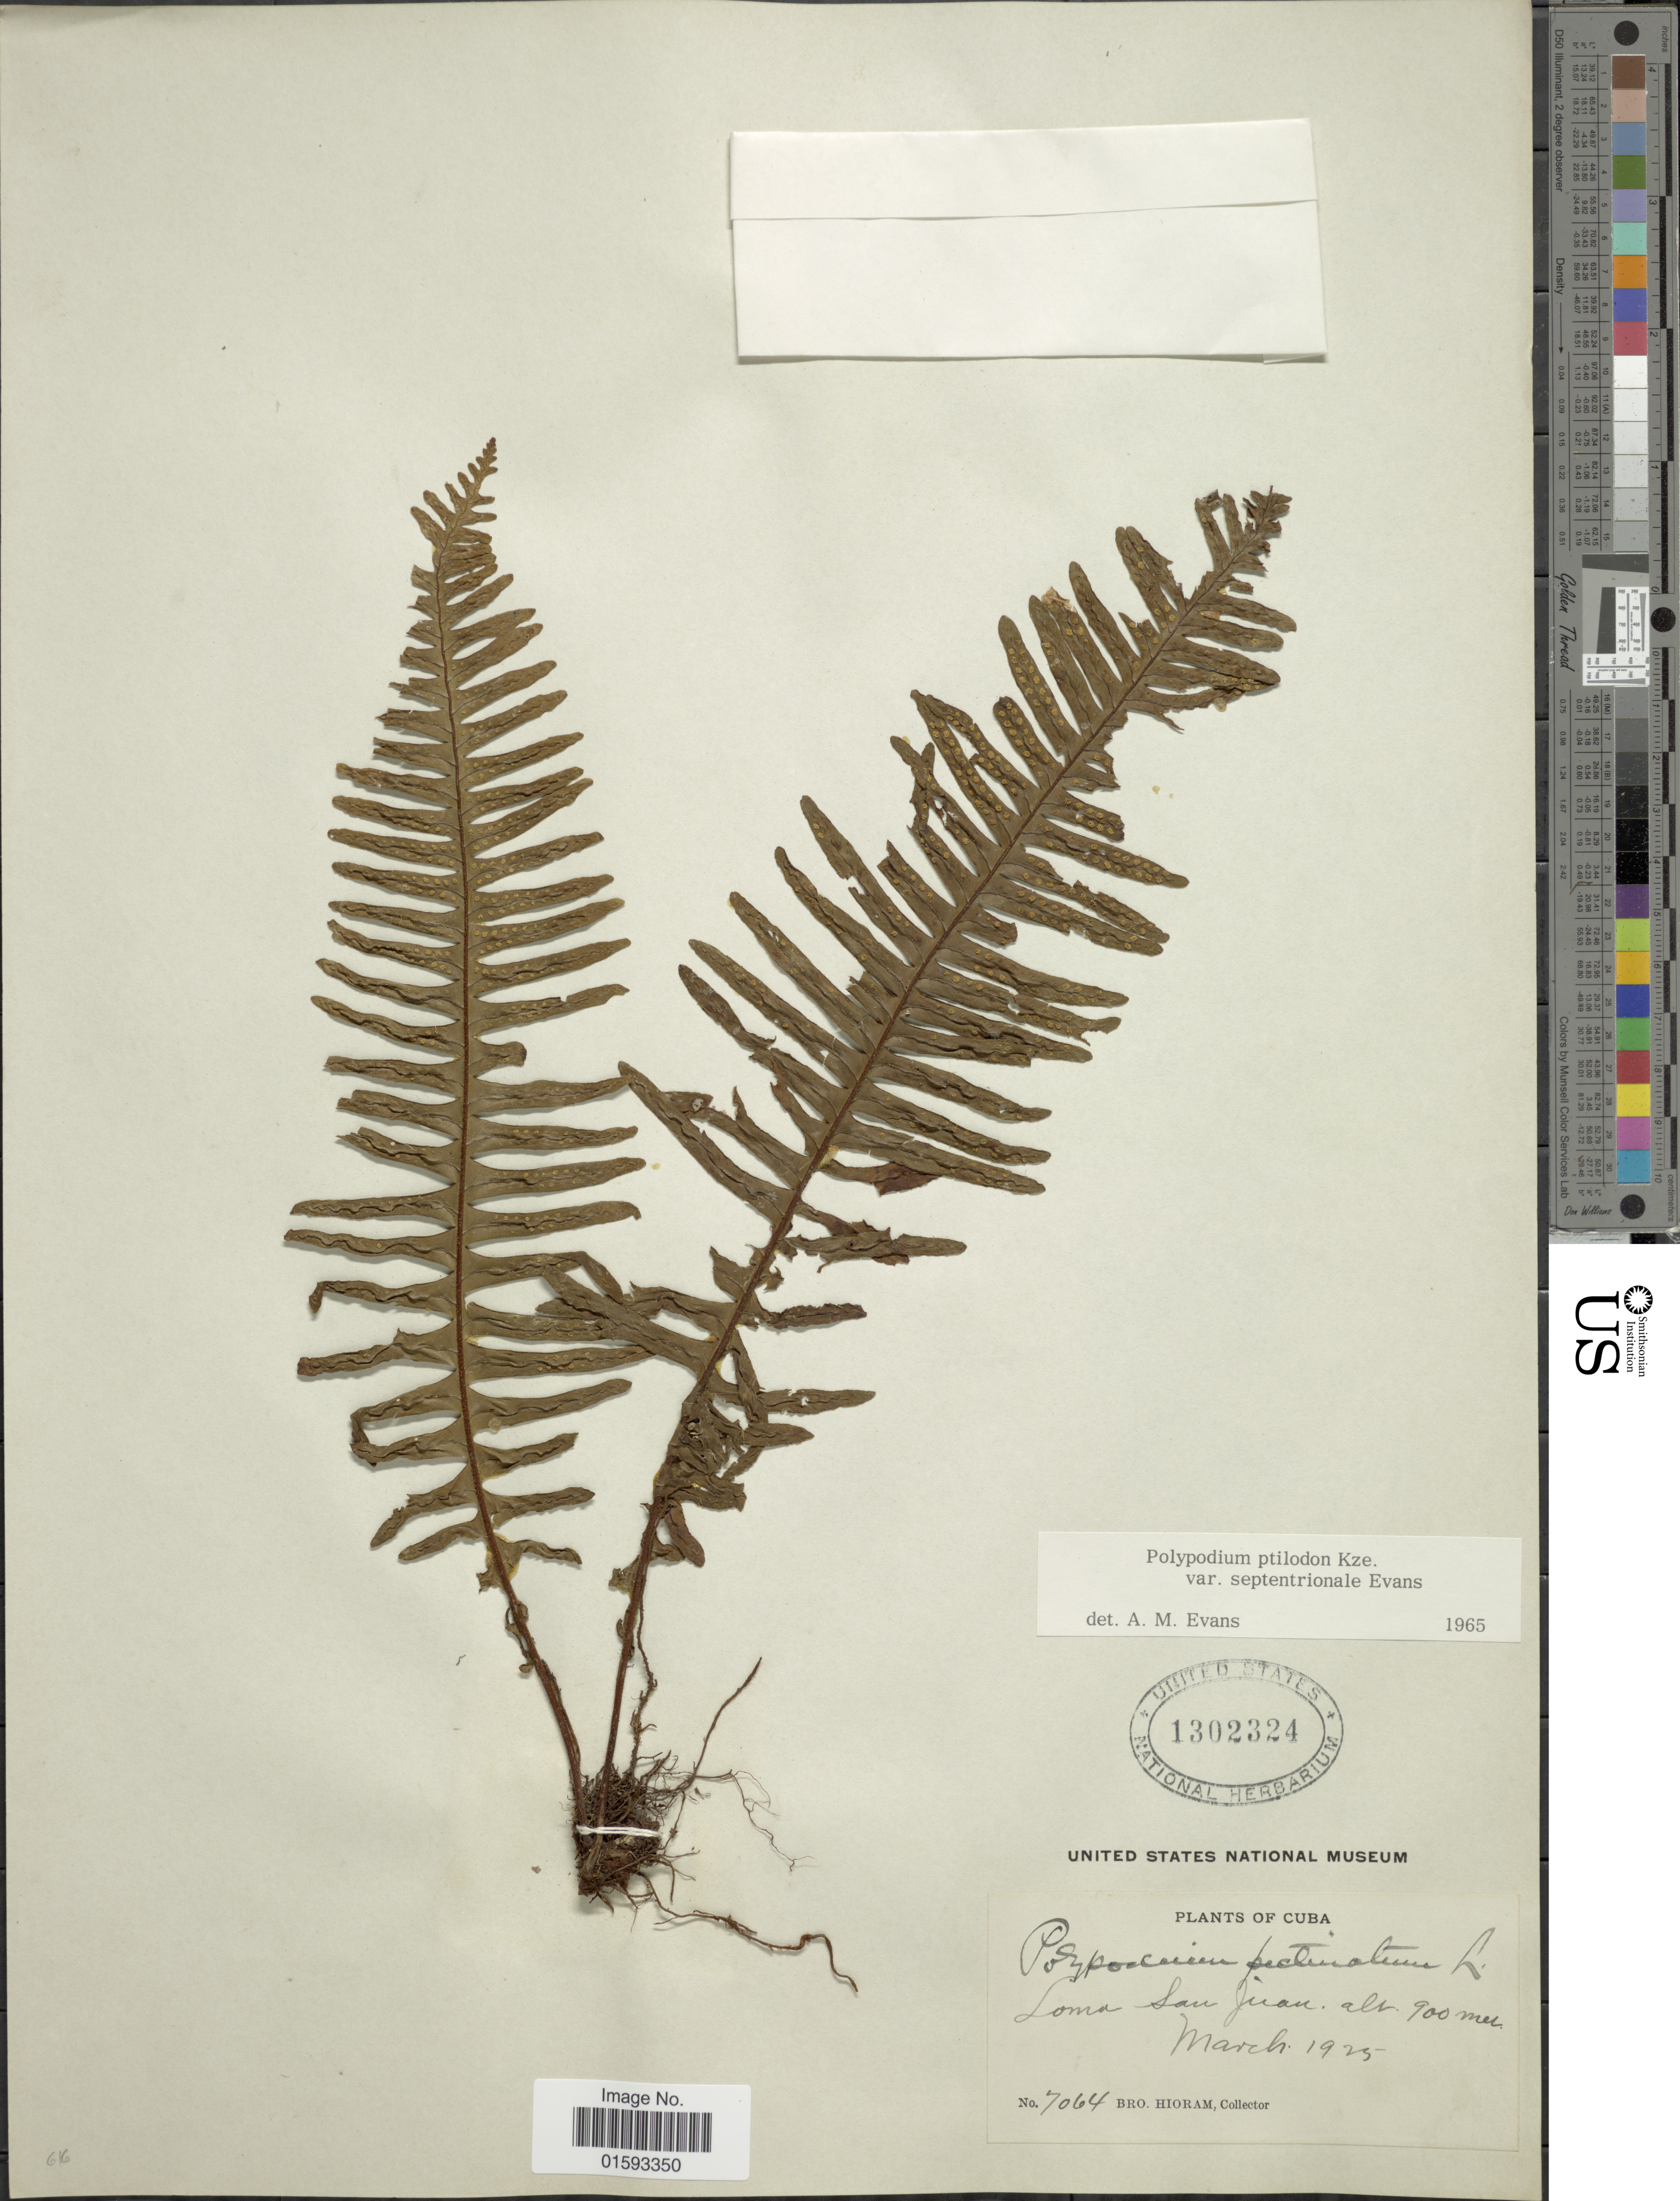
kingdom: Plantae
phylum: Tracheophyta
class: Polypodiopsida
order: Polypodiales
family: Polypodiaceae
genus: Pecluma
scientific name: Pecluma ptilodos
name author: (Kunze) Price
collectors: Bro. Hioram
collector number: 7064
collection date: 1925-03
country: Cuba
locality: Loma San Juan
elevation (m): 900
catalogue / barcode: US 1302324